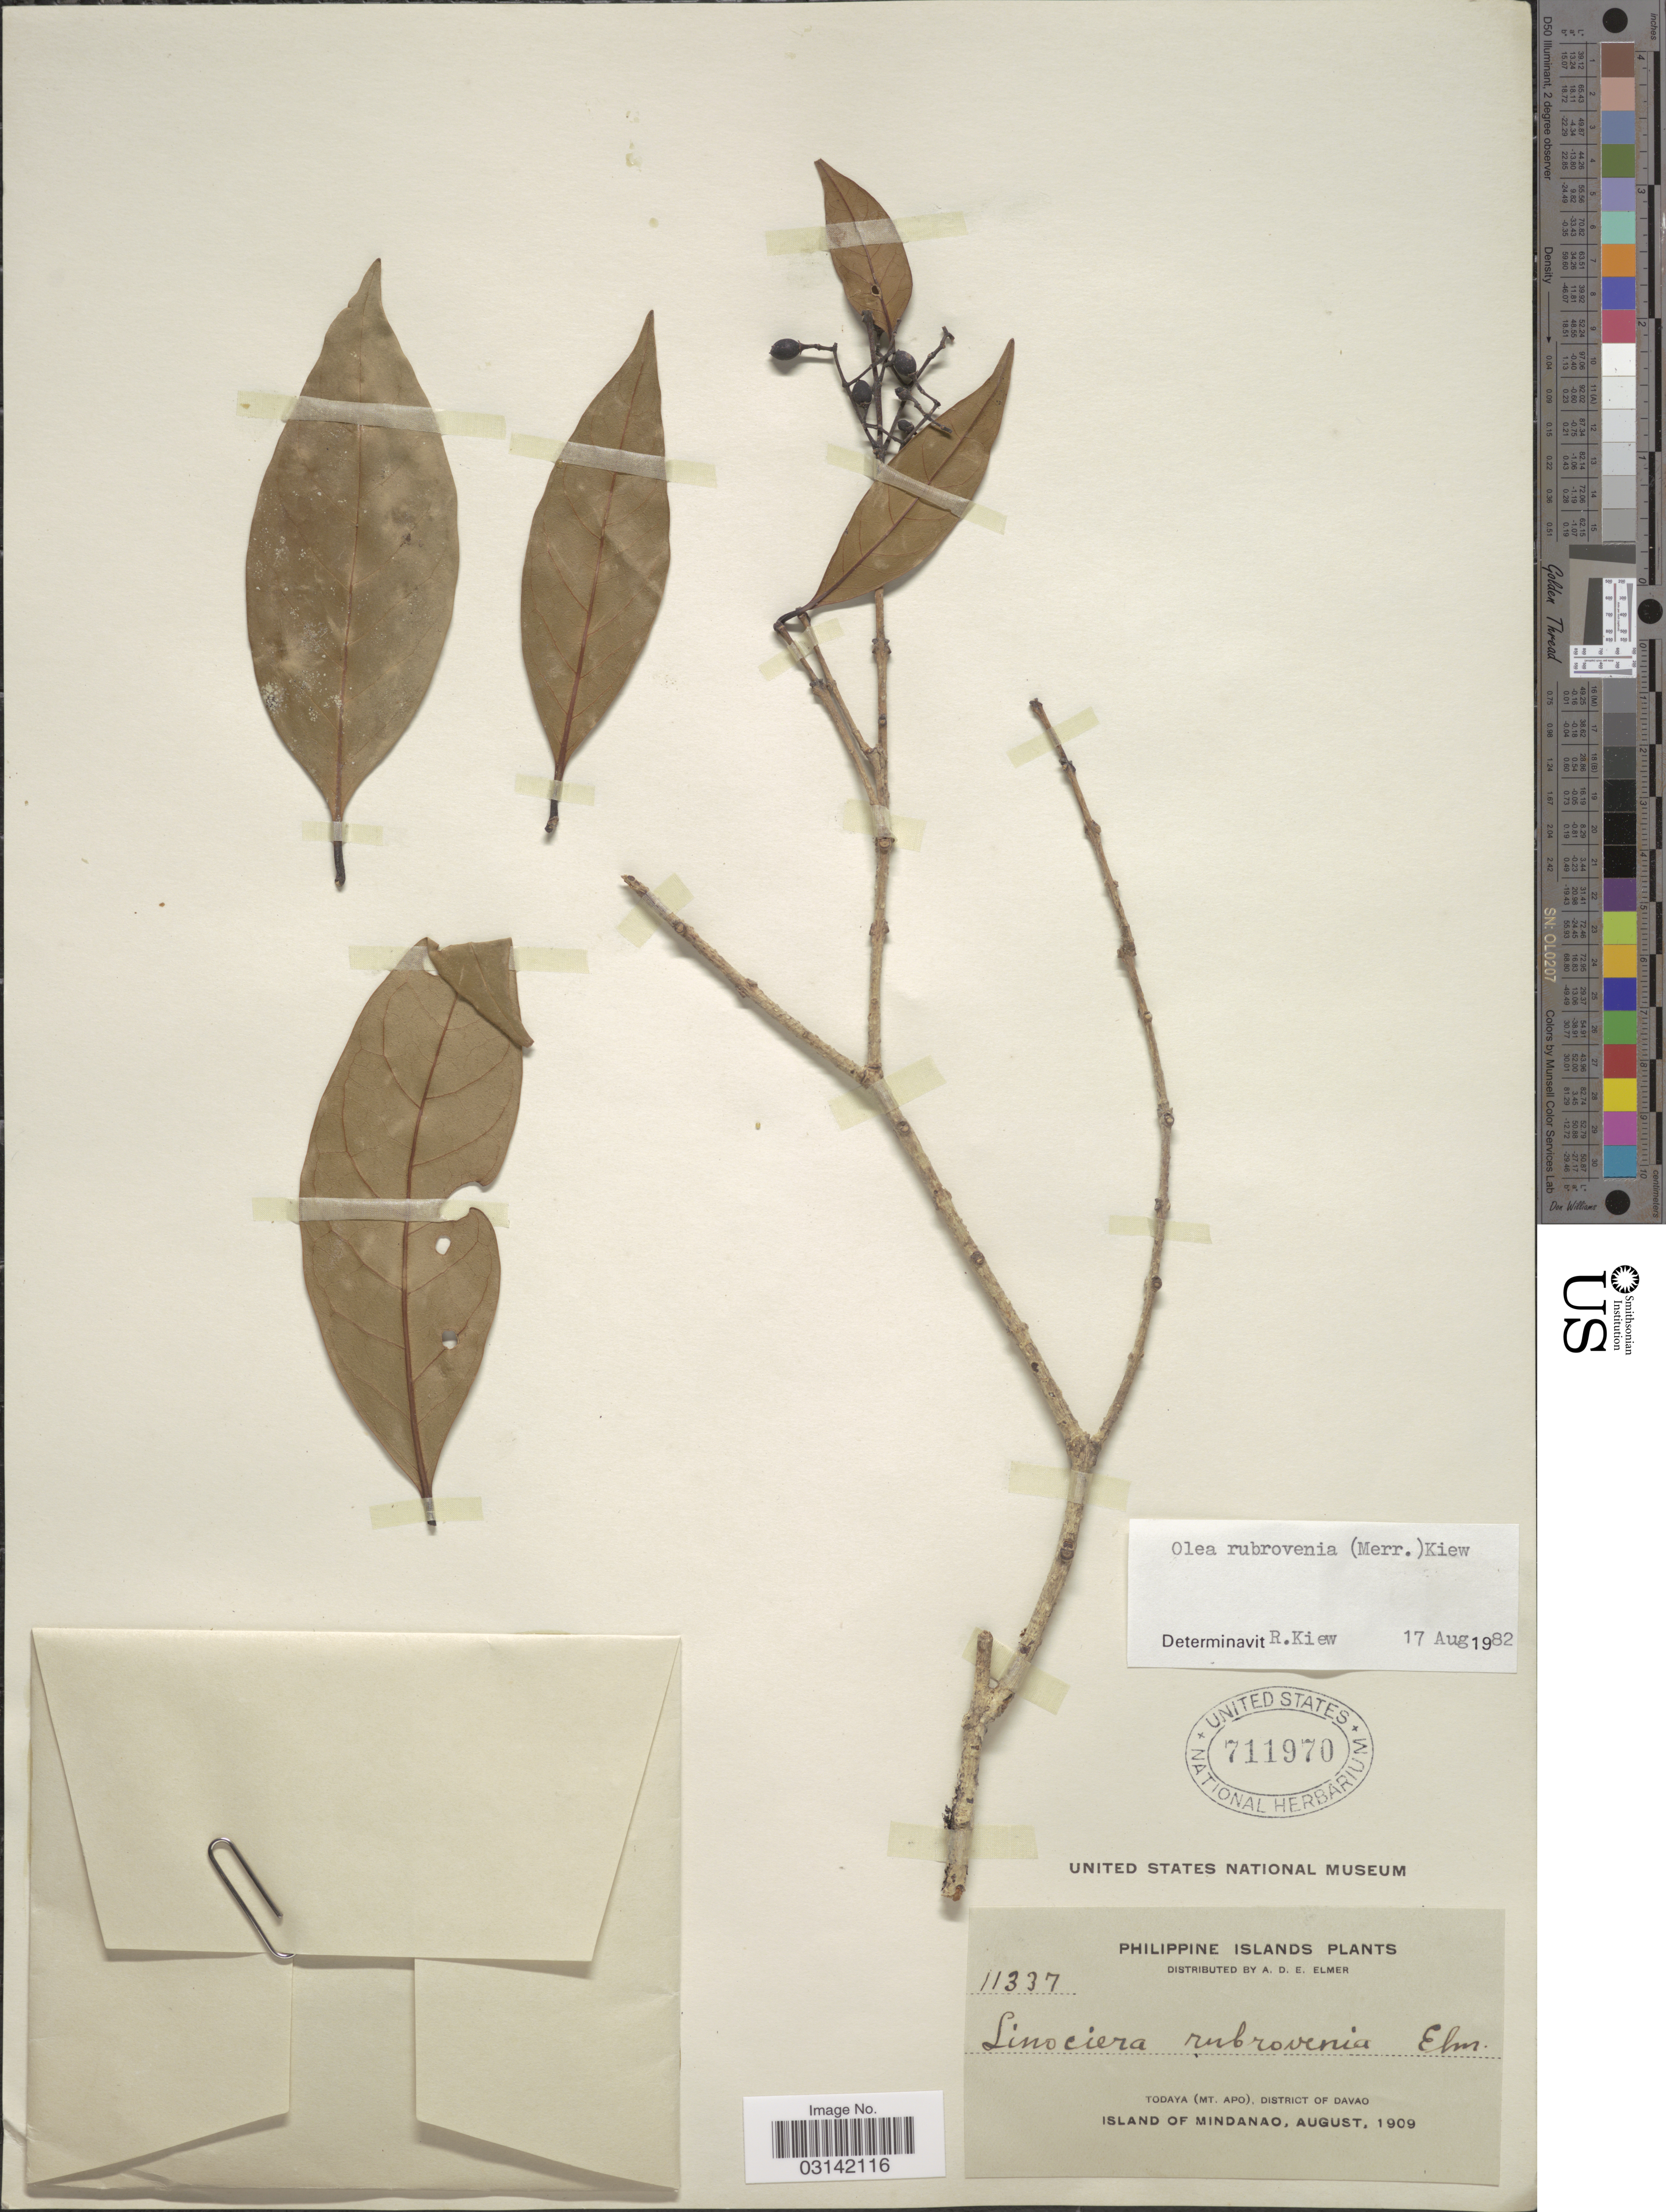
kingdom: Plantae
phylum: Tracheophyta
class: Magnoliopsida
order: Lamiales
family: Oleaceae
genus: Tetrapilus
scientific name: Tetrapilus rubrovenius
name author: (Elmer) L.A.S. Johnson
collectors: A. D. E. Elmer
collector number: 11337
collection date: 1909-08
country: Philippines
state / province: Davao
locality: Philippine Islands, Todaya (Mt. Apo), District of Davao, Island of Mindanao.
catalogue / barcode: US 711970